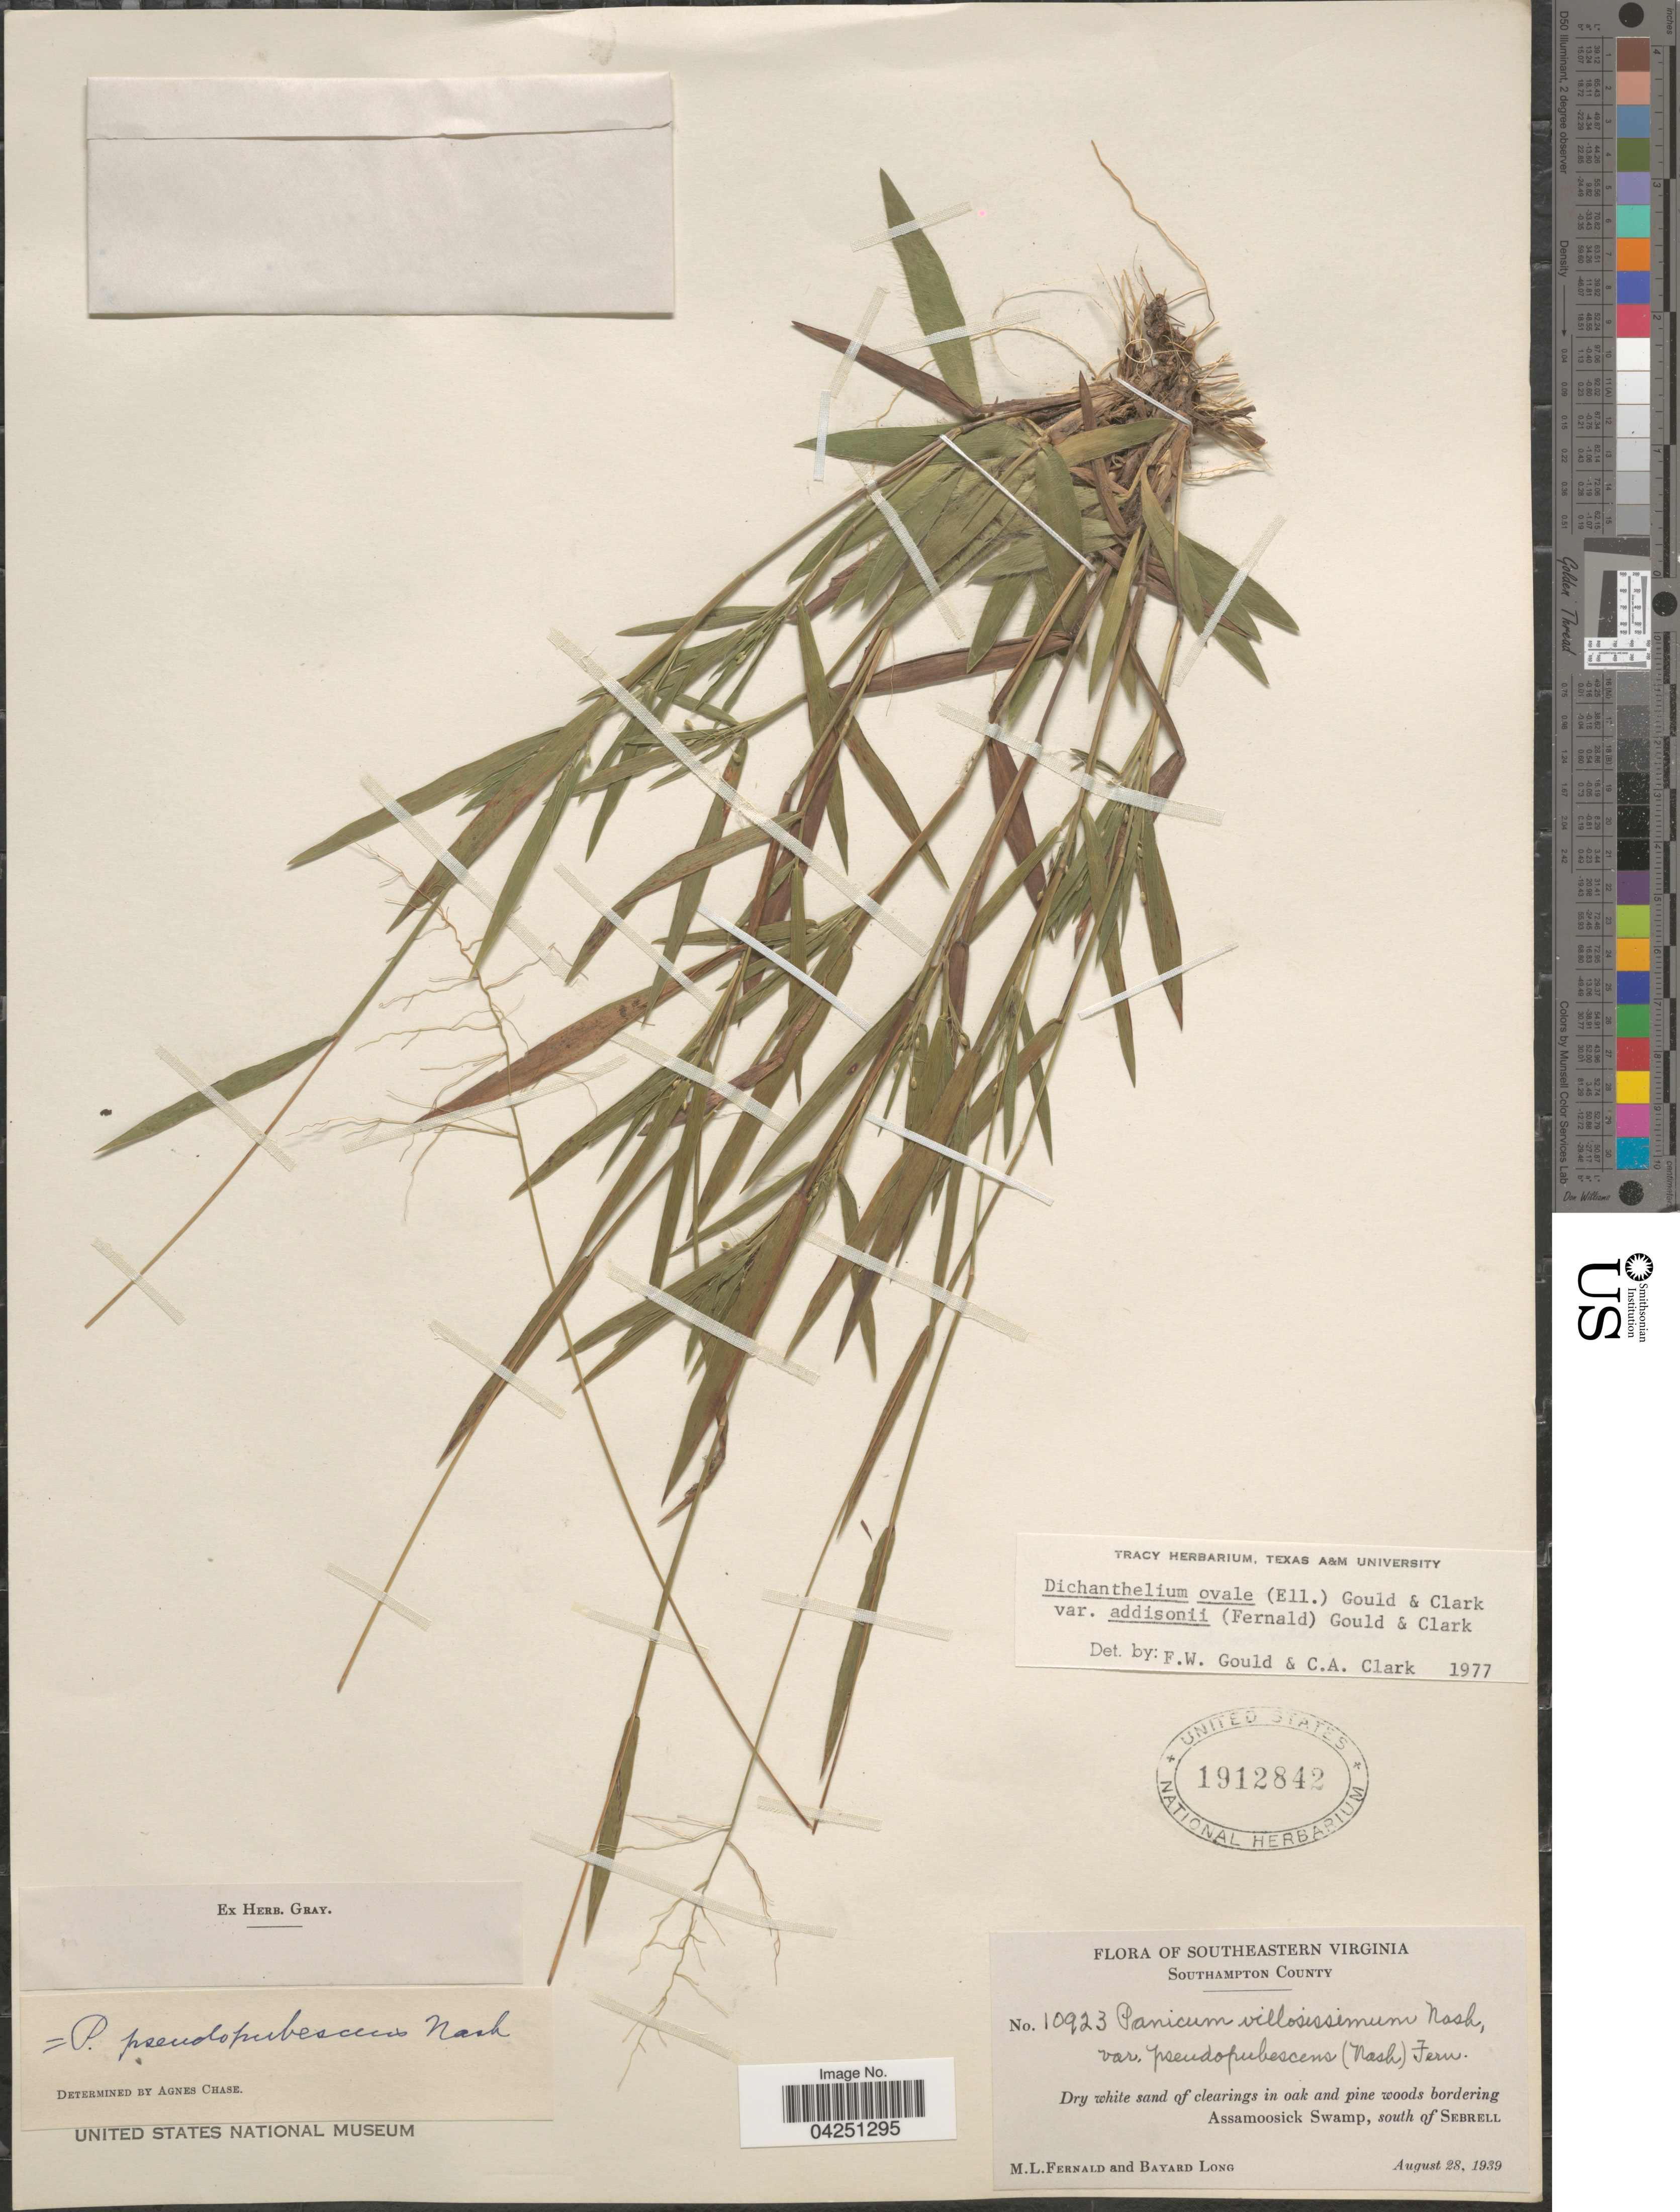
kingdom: Plantae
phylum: Tracheophyta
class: Liliopsida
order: Poales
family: Poaceae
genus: Dichanthelium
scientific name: Dichanthelium acuminatum var. acuminatum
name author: (Sw.) Gould & C.A. Clark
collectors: M. L. Fernald & B. Long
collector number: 10923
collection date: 1939-08-28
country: United States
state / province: Virginia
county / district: Southampton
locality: Southeastern Virginia. Southampton County. Dry white sand of clearings in oak and pine woods bordering Assamoosick Swamp, south of Sebrell.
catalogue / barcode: US 1912842